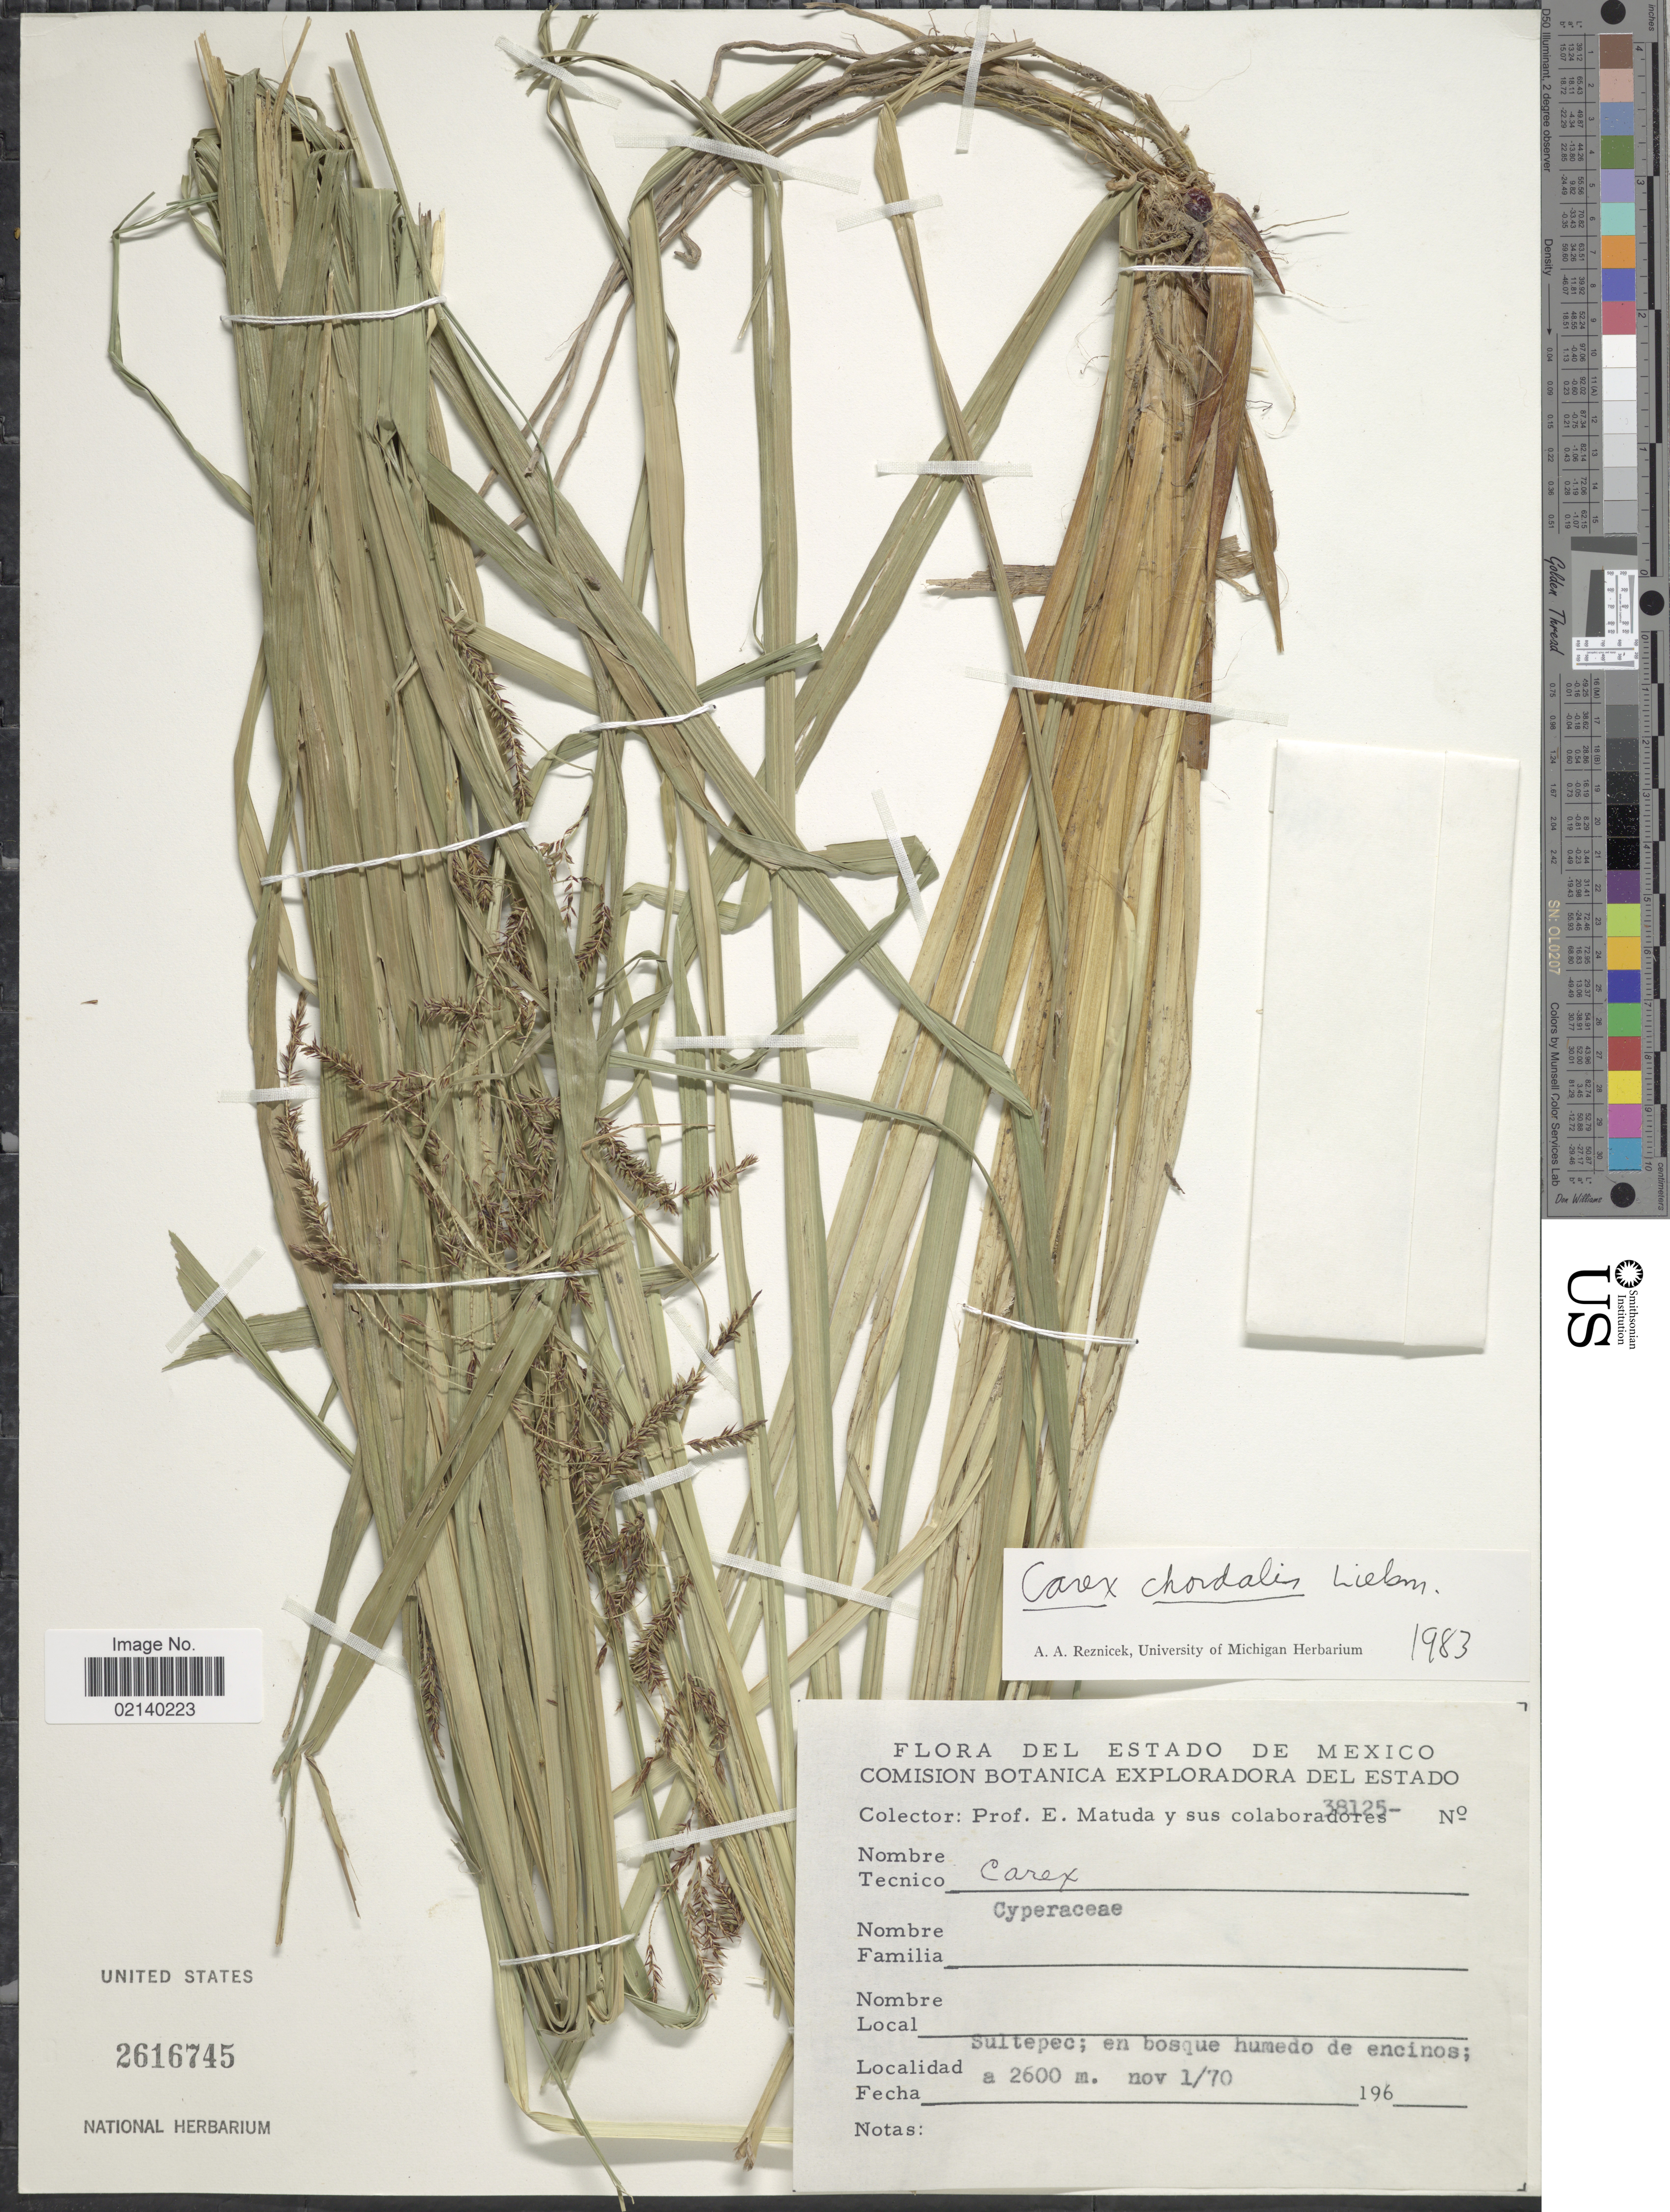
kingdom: Plantae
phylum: Tracheophyta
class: Liliopsida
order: Poales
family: Cyperaceae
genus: Carex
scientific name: Carex chordalis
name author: Liebm.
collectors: E. Matuda & et al.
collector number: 38125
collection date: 1970-11-01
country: Mexico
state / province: México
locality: Sultepec; en bosque humedo de encinos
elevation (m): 2600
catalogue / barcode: US 2616745